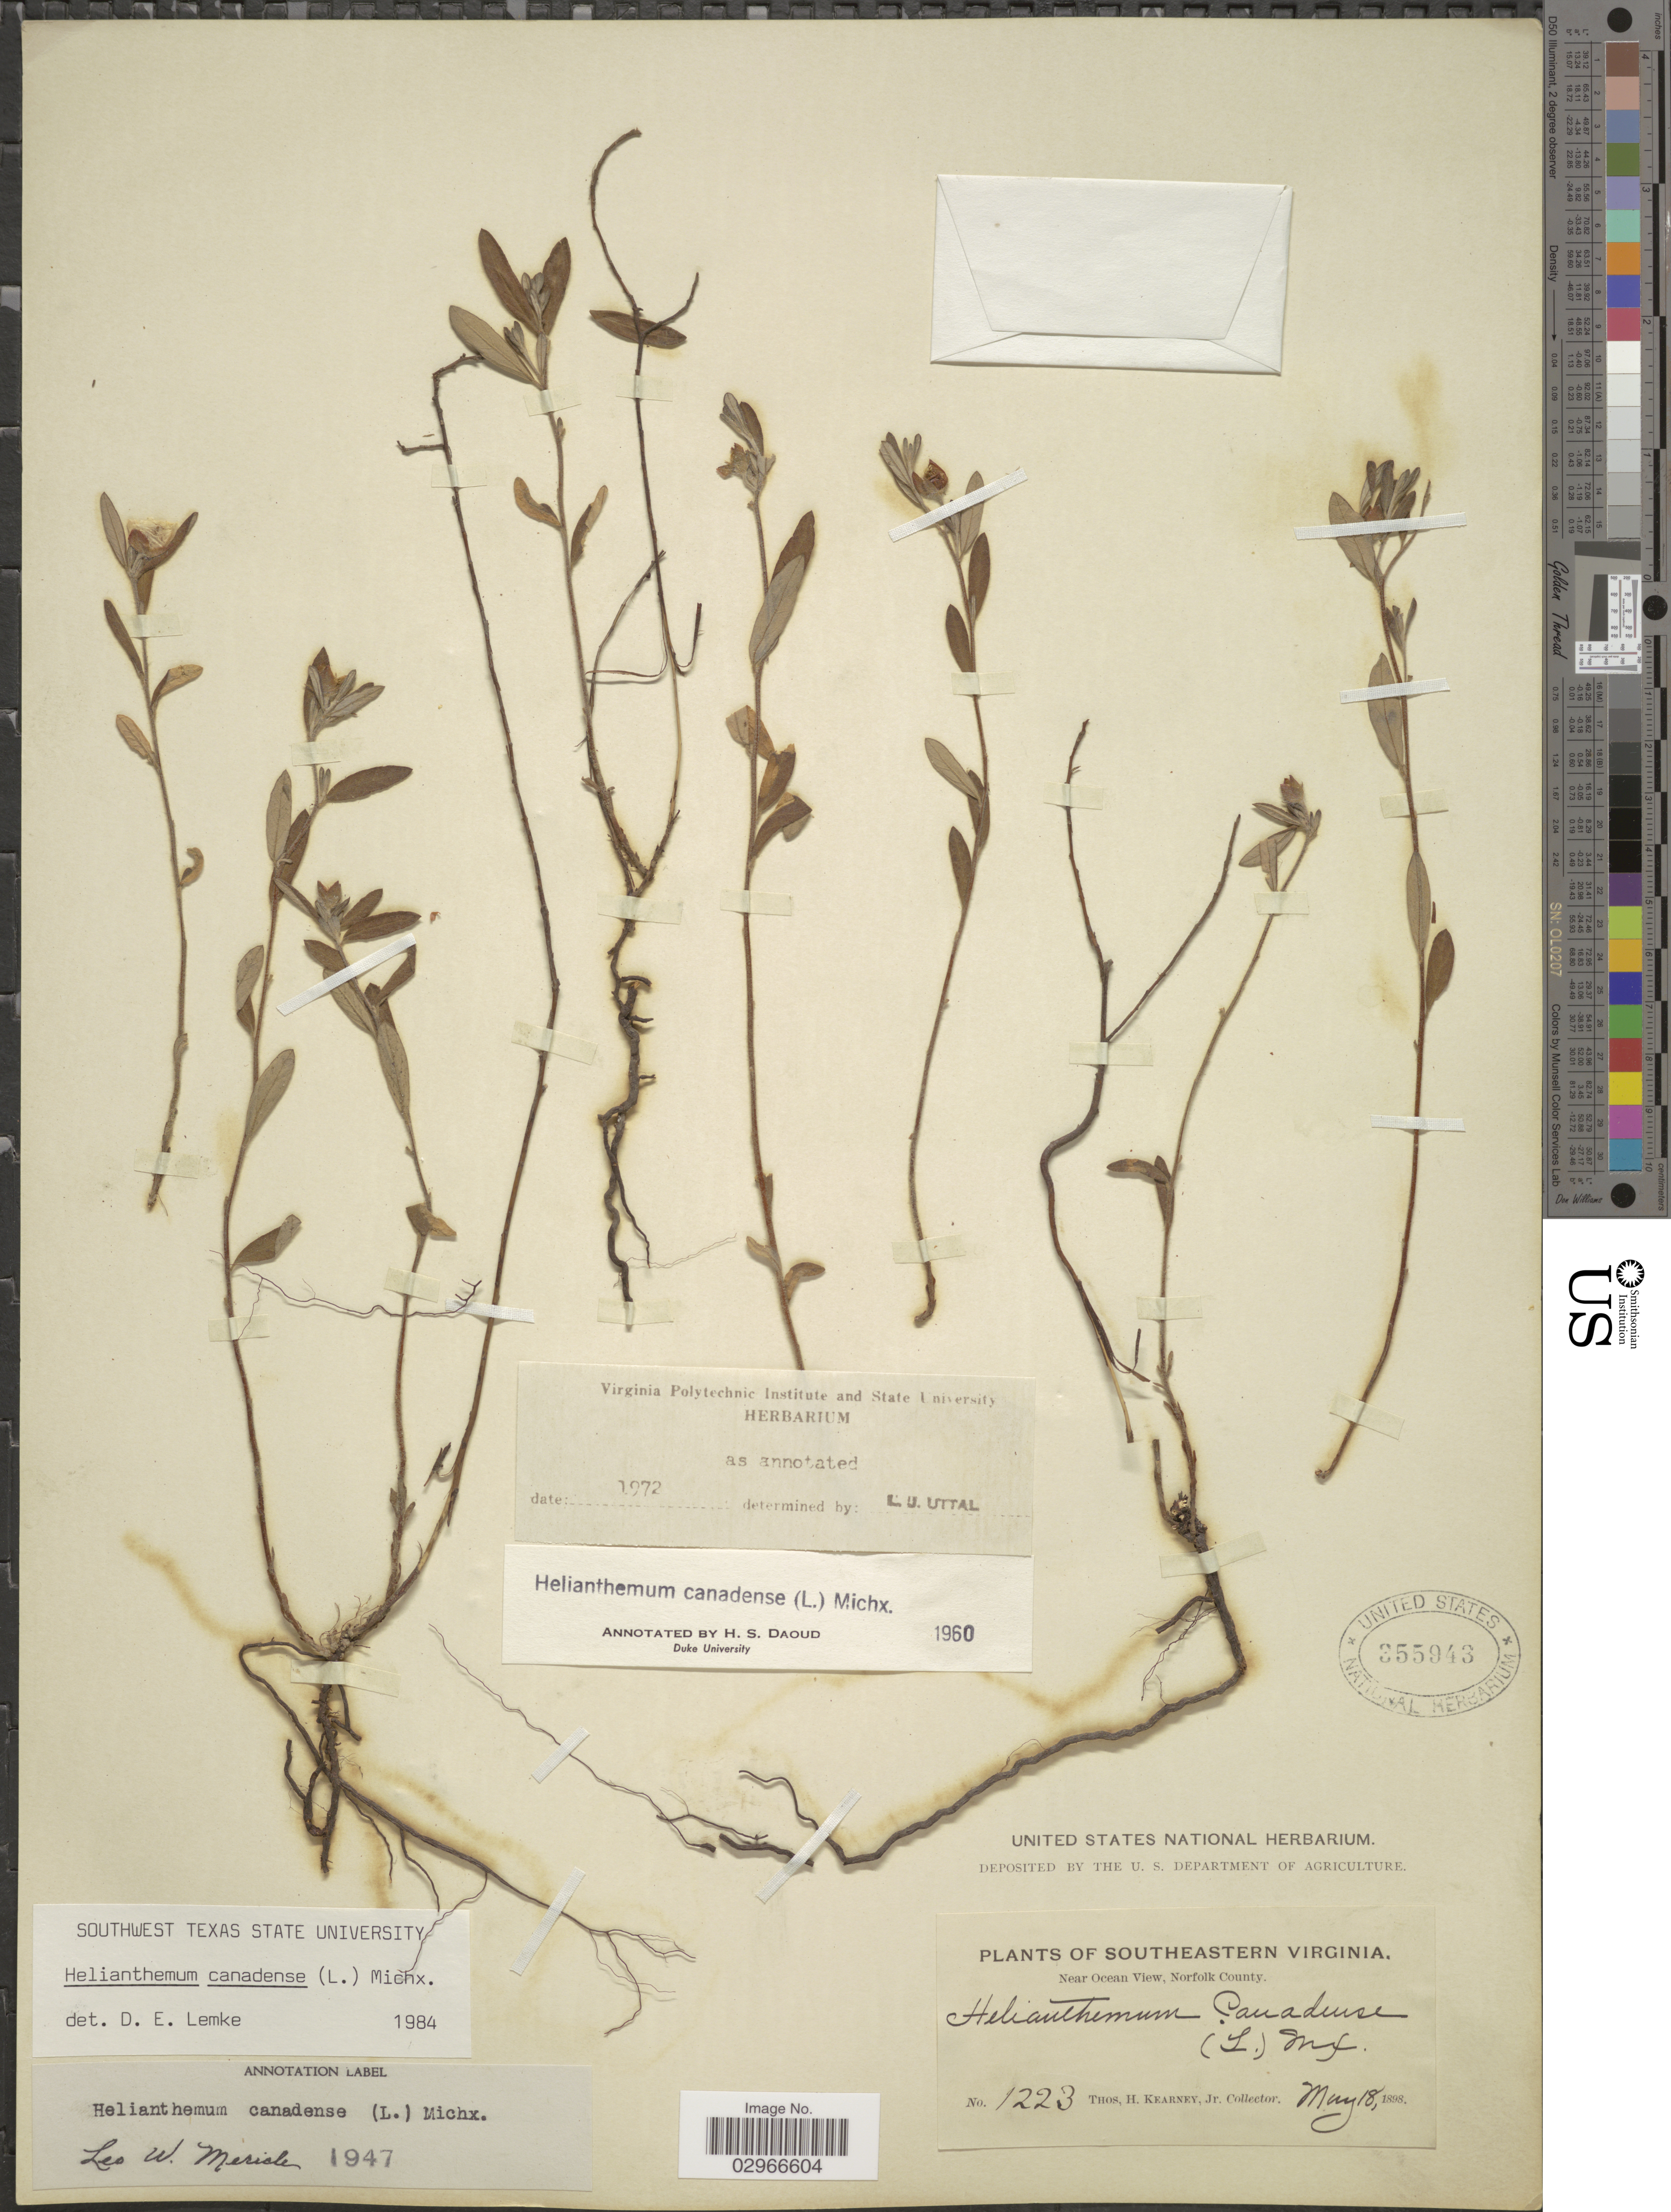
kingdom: Plantae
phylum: Tracheophyta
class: Magnoliopsida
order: Malvales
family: Cistaceae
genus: Helianthemum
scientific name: Helianthemum canadense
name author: (L.) Michx.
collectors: T. H. Kearney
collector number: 1223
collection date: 1898-05-18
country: United States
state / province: Virginia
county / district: City of Norfolk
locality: Southeastern Virginia, Near Ocean View, Norfolk County.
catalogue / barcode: US 355943